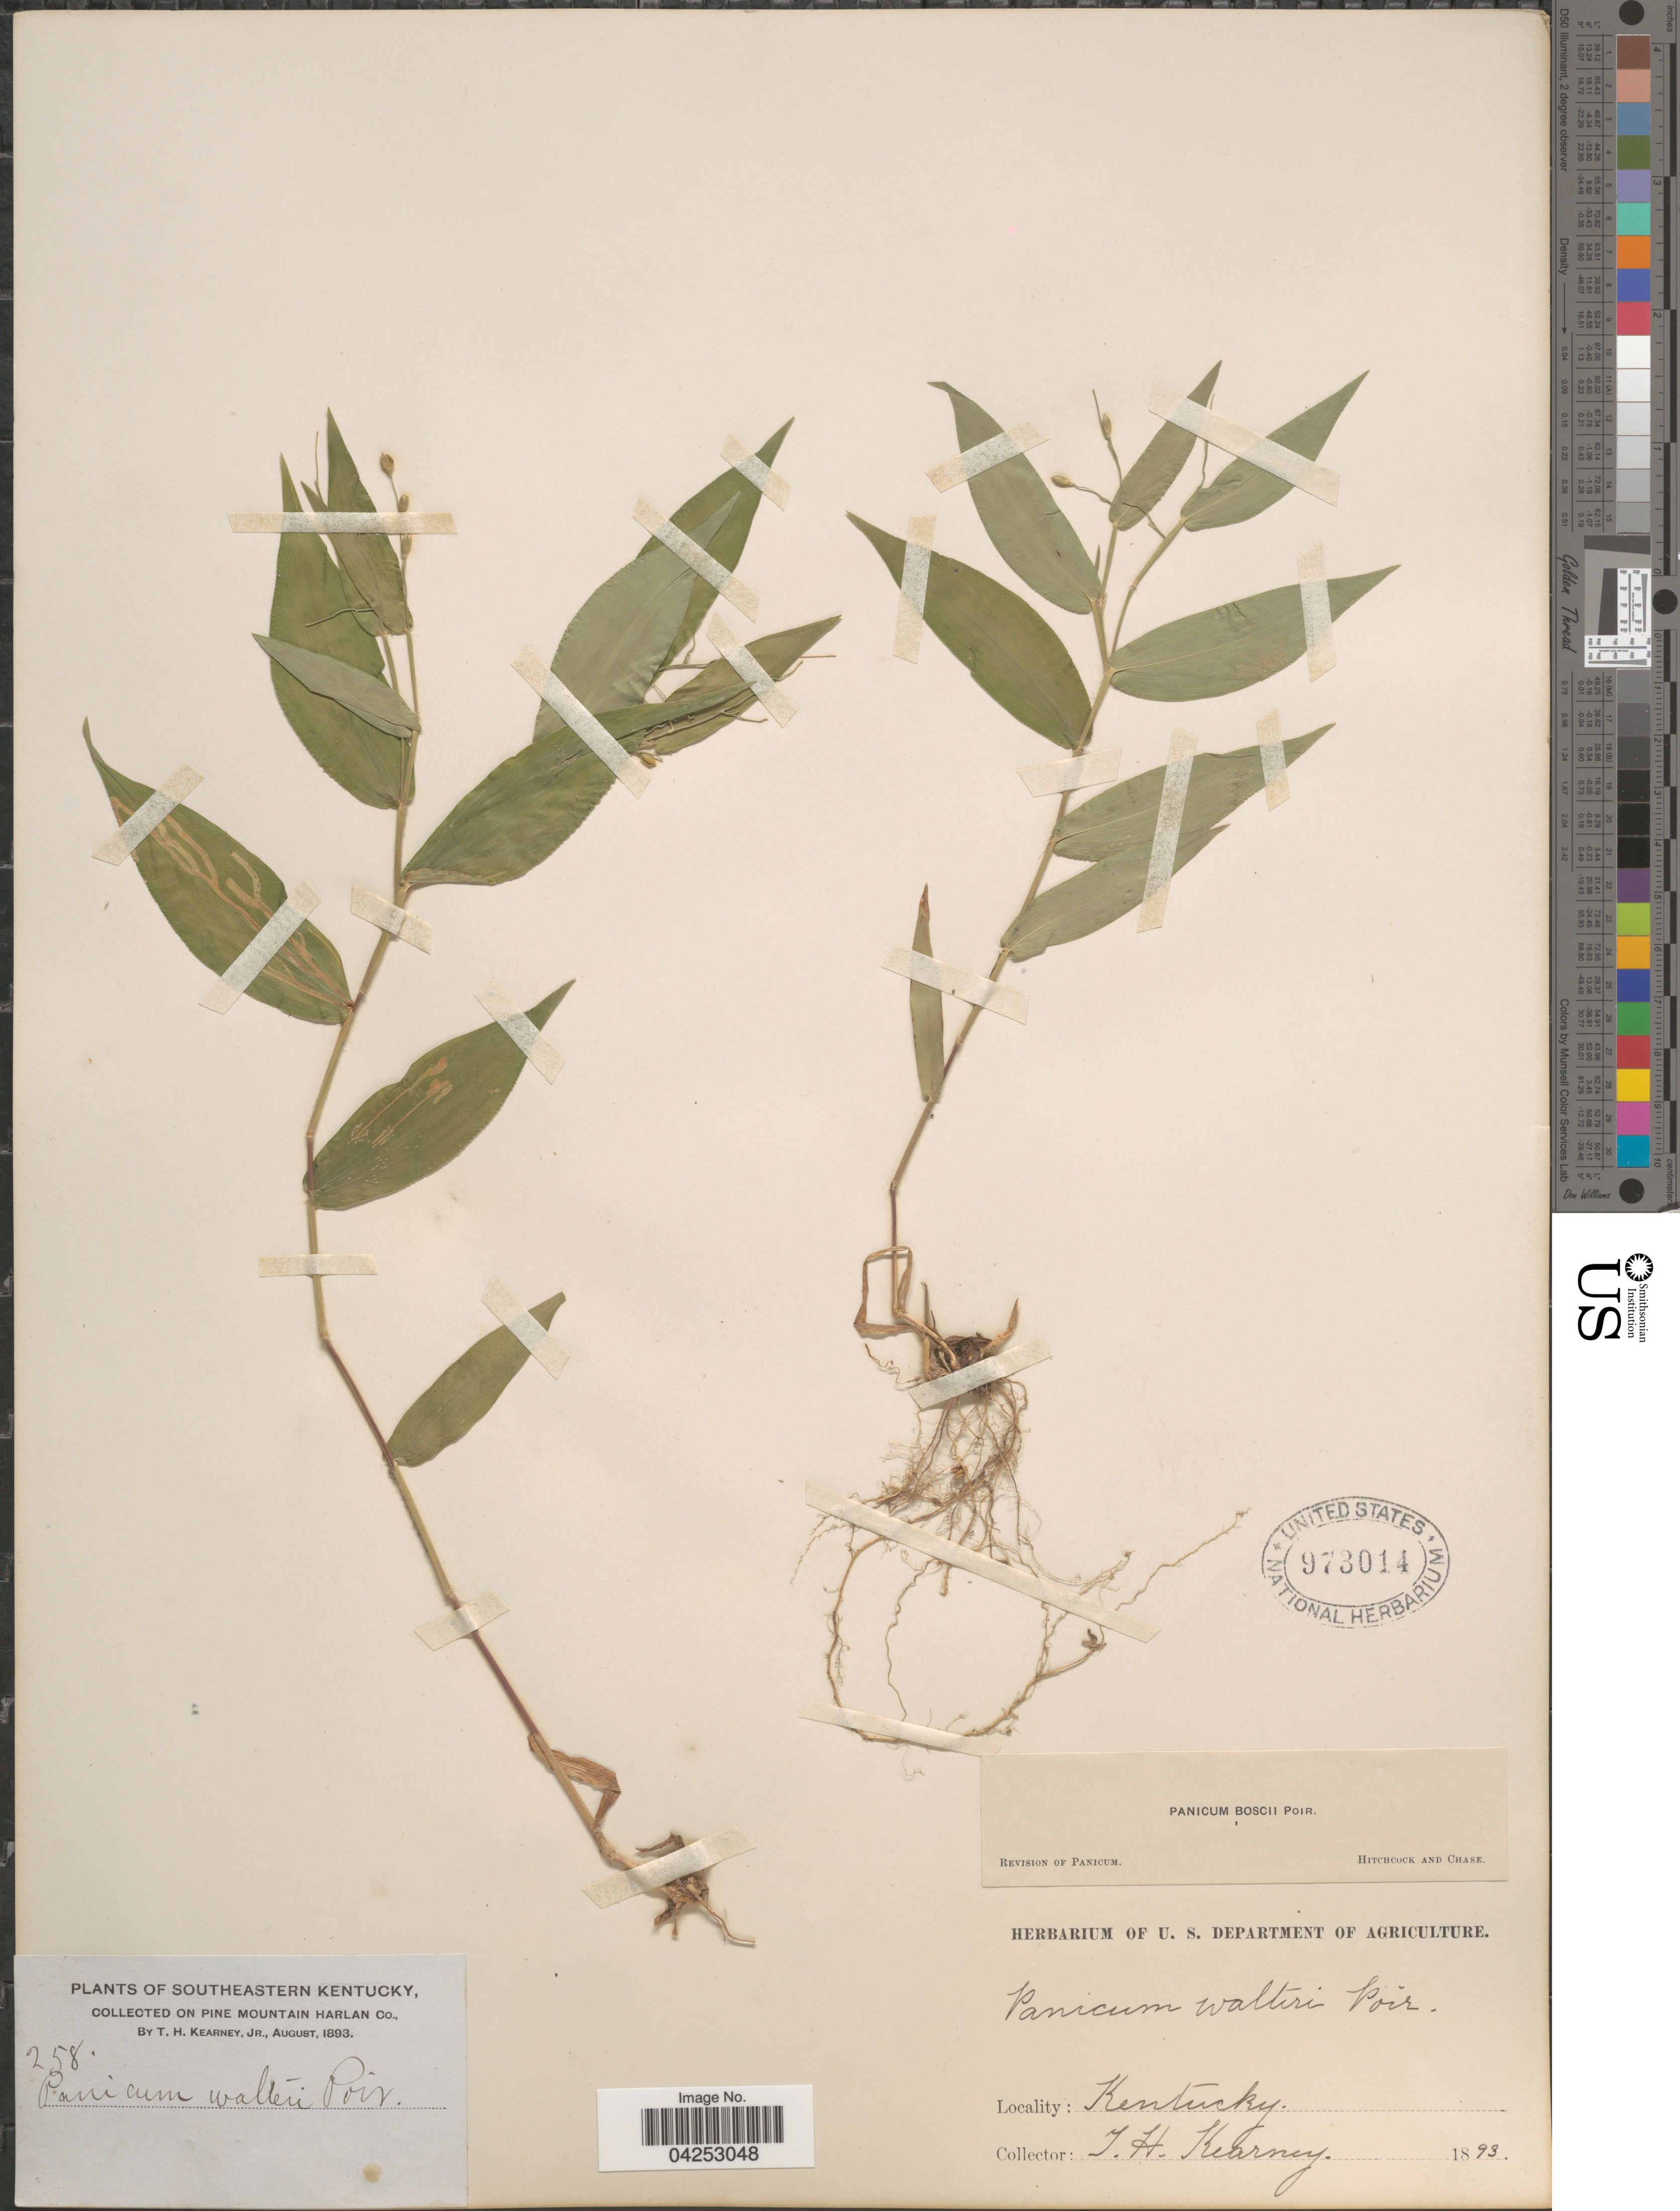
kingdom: Plantae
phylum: Tracheophyta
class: Liliopsida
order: Poales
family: Poaceae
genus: Dichanthelium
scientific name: Dichanthelium boscii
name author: (Poir.) Gould & C.A. Clark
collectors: T. H. Kearney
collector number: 258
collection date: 1893-08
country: United States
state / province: Kentucky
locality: Southeastern Kentucky. On Pine Mountain Harlan Co.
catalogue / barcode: US 973014